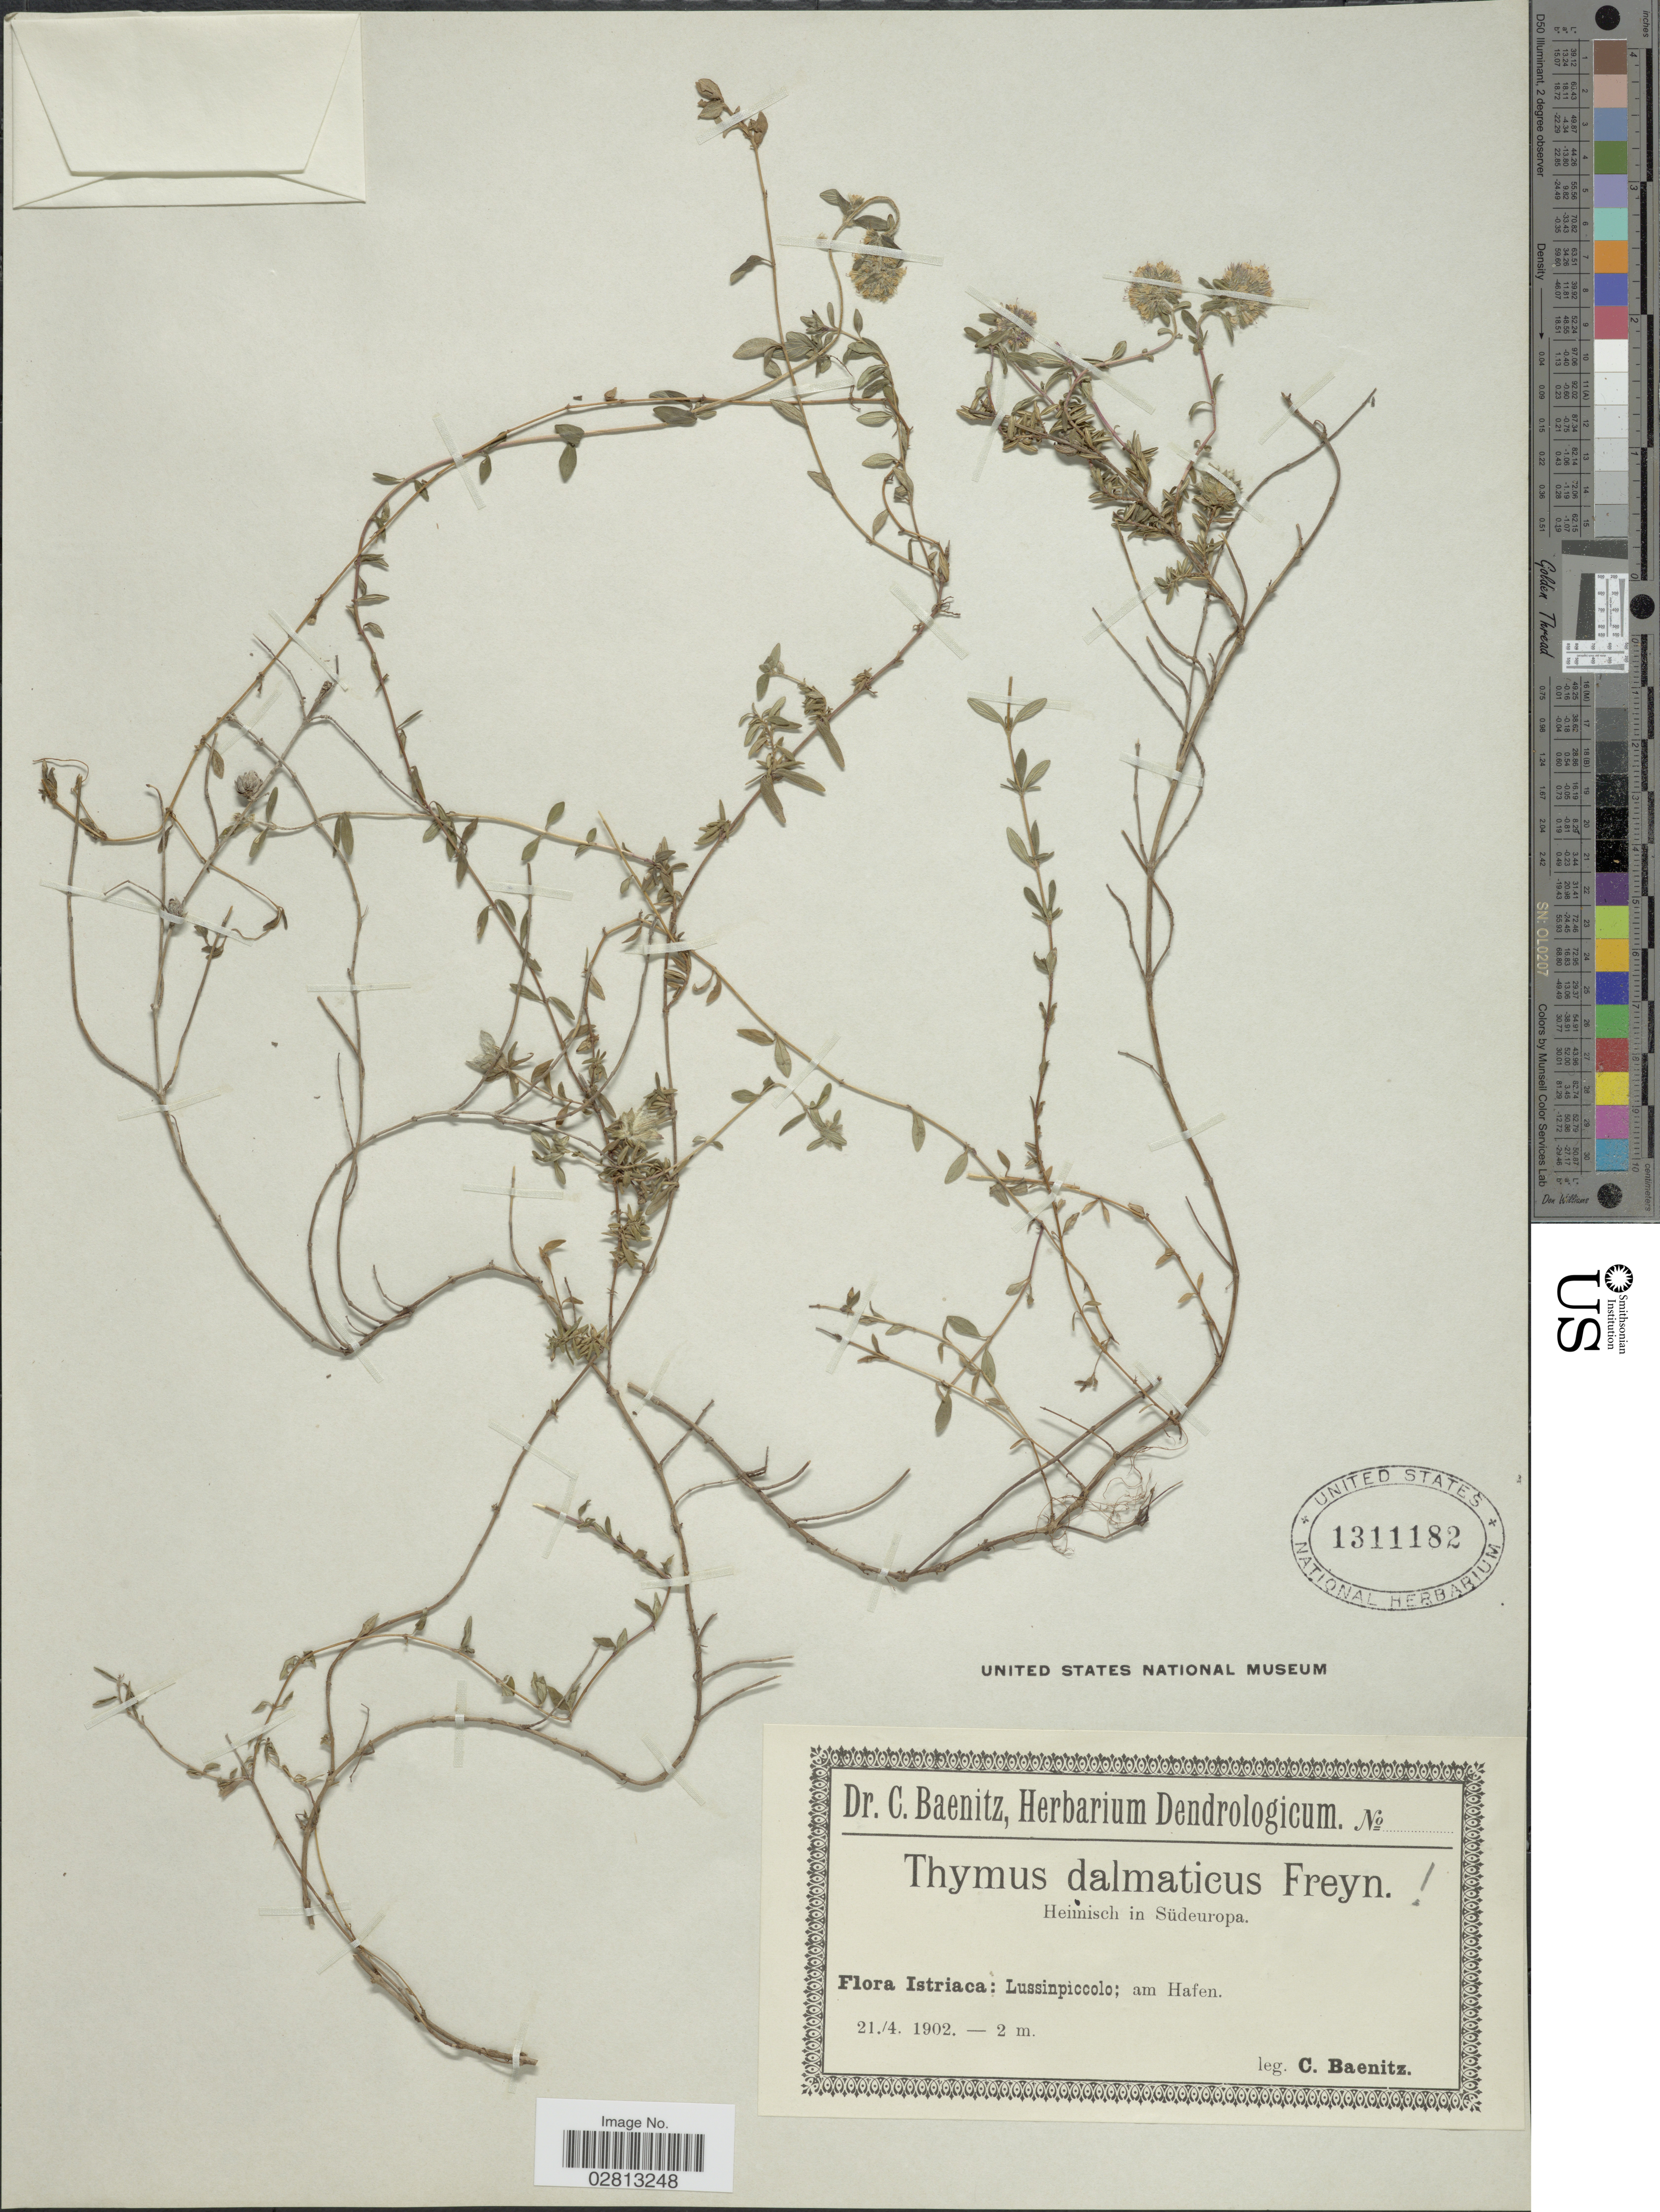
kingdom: Plantae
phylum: Tracheophyta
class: Magnoliopsida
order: Lamiales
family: Lamiaceae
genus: Thymus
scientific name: Thymus dalmaticus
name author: (Rchb. f.) Freyn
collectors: C. G. Baenitz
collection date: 1902-04-21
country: Croatia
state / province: Istria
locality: Istriaca, Lussinpiccolo, am Hafen.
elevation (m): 2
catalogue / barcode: US 1311182